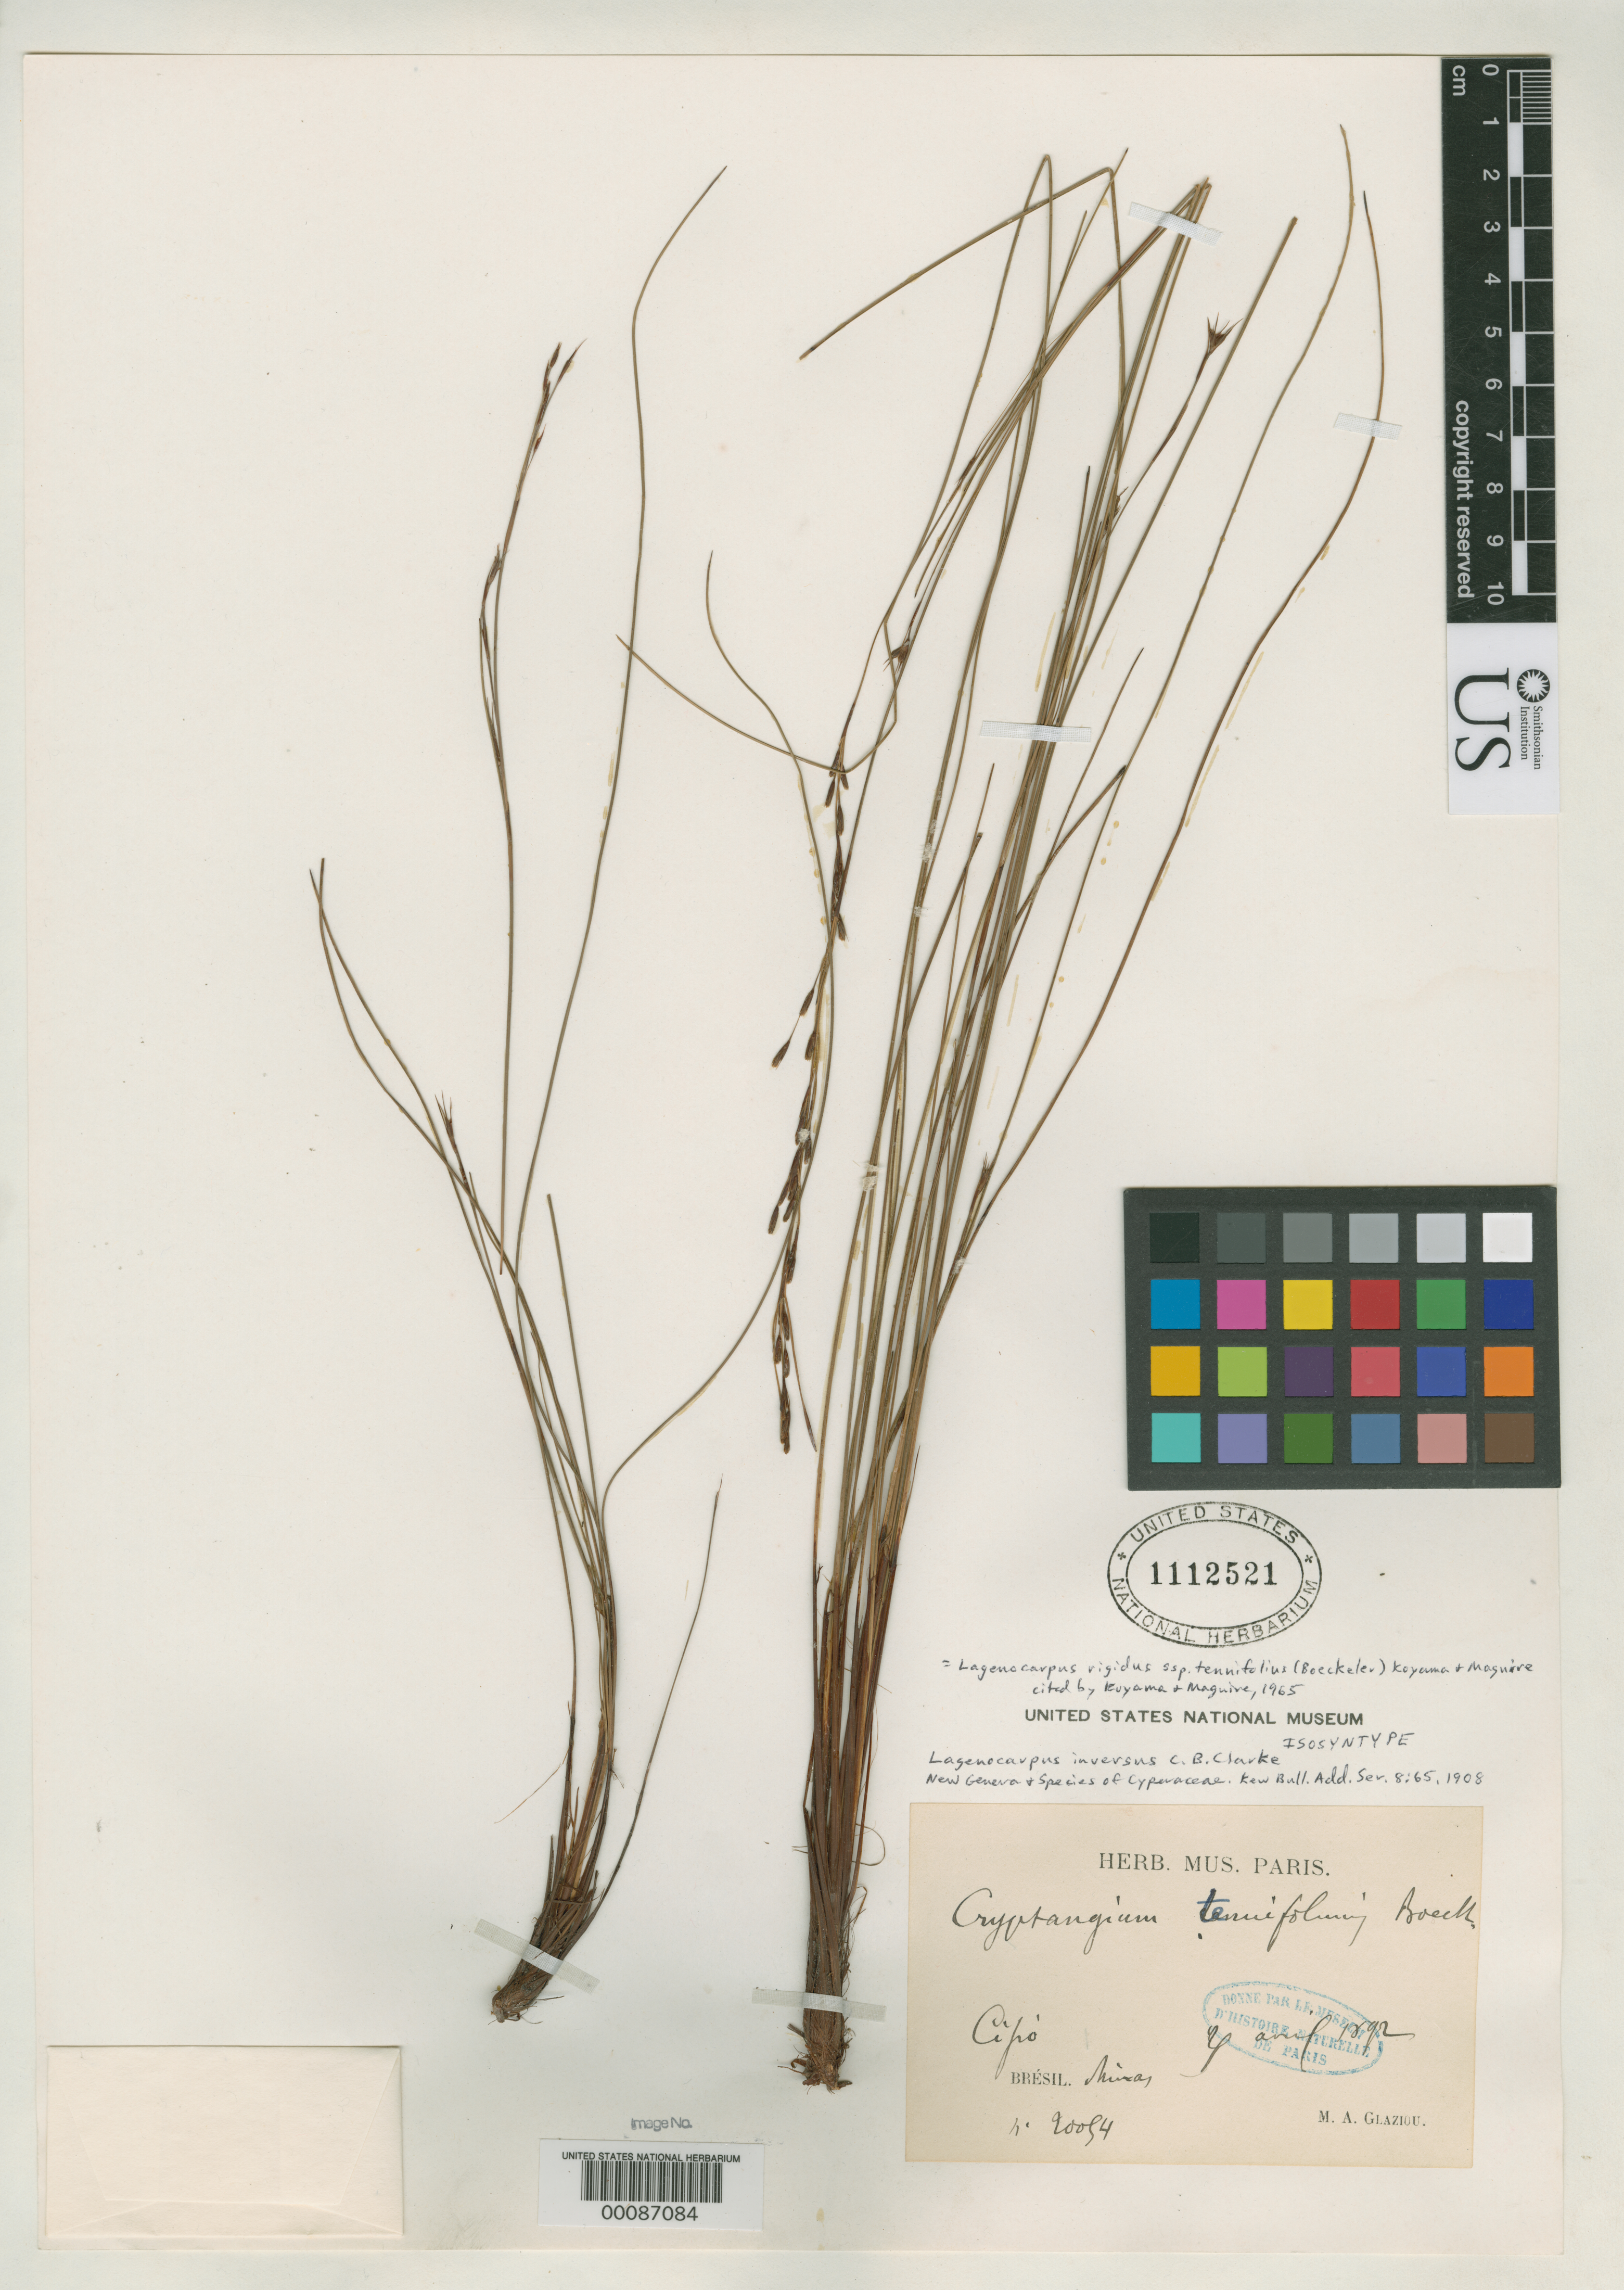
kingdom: Plantae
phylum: Tracheophyta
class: Liliopsida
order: Poales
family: Cyperaceae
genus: Lagenocarpus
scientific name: Lagenocarpus inversus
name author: C.B. Clarke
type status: Isosyntype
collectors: A. F. M. Glaziou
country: Brazil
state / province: Minas Gerais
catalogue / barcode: US 1112521